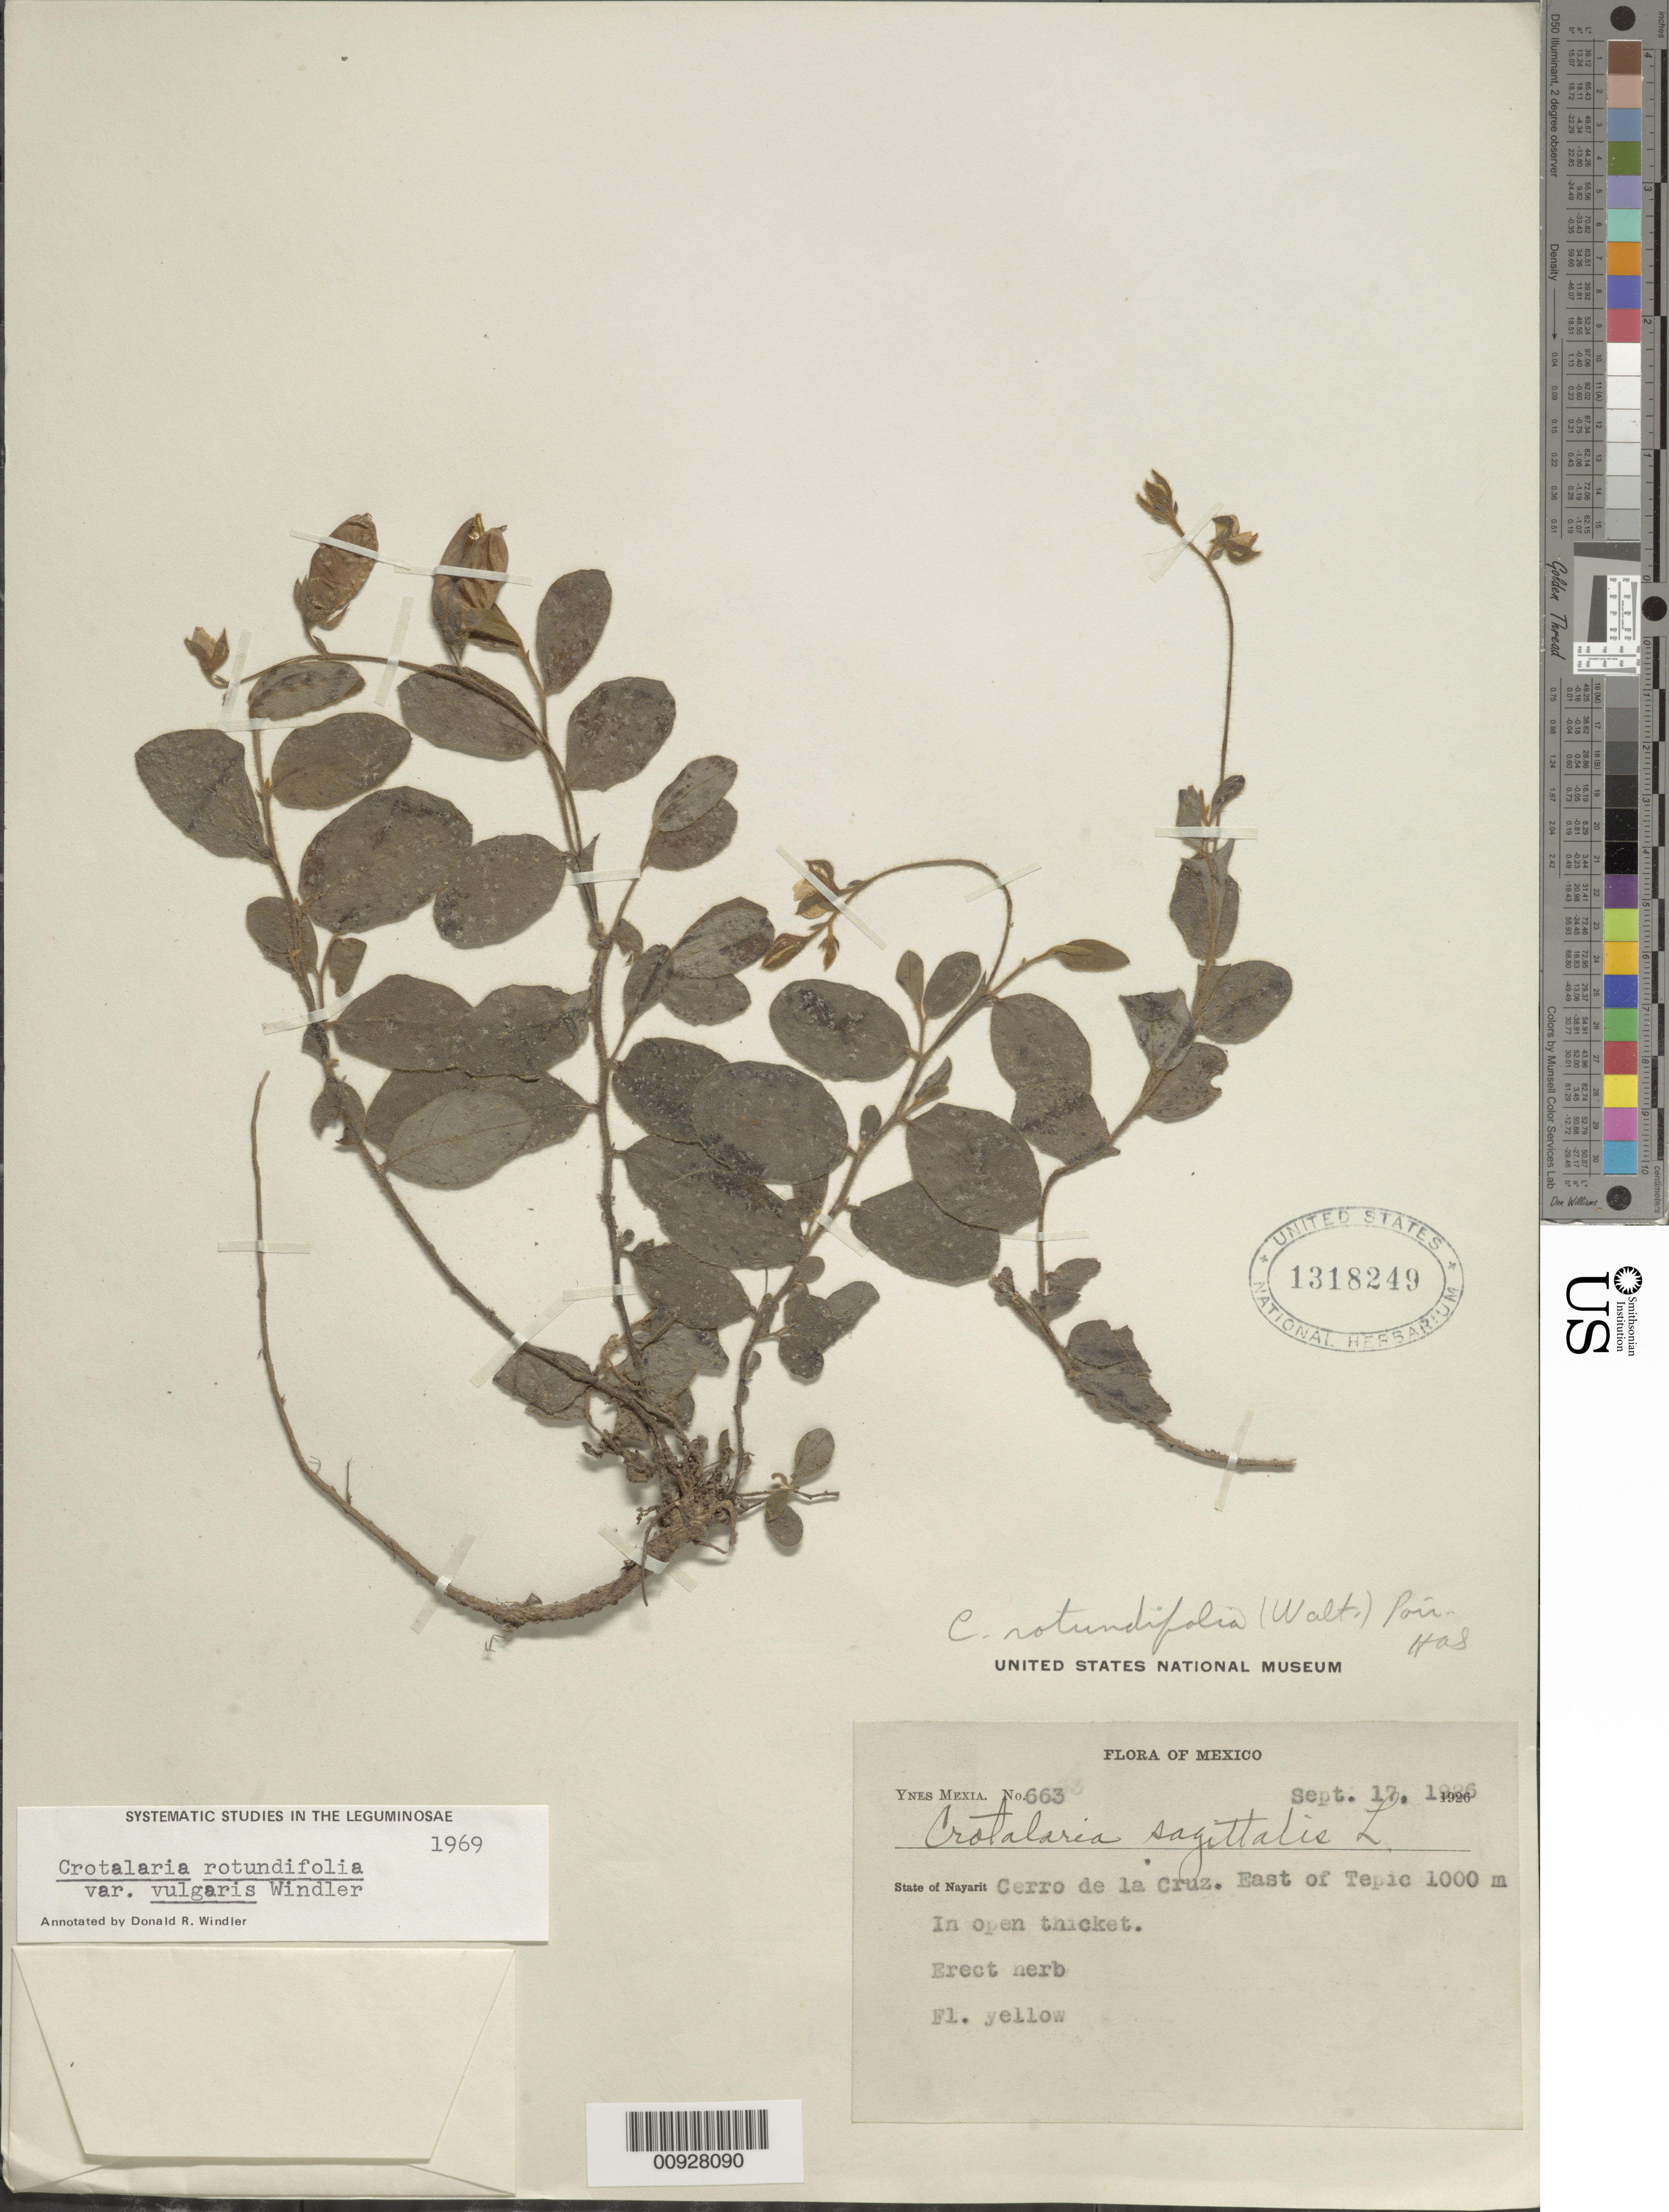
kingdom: Plantae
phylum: Tracheophyta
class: Magnoliopsida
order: Fabales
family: Fabaceae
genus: Crotalaria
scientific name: Crotalaria rotundifolia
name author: Walter ex J.F. Gmel.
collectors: Y. Mexia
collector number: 663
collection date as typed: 17 Sep 1926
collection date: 1926-09-17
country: Mexico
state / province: Nayarit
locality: State of Nayarit: Cerro de la Cruz. East of Tepic.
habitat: In open thicket.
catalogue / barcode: US 1318249